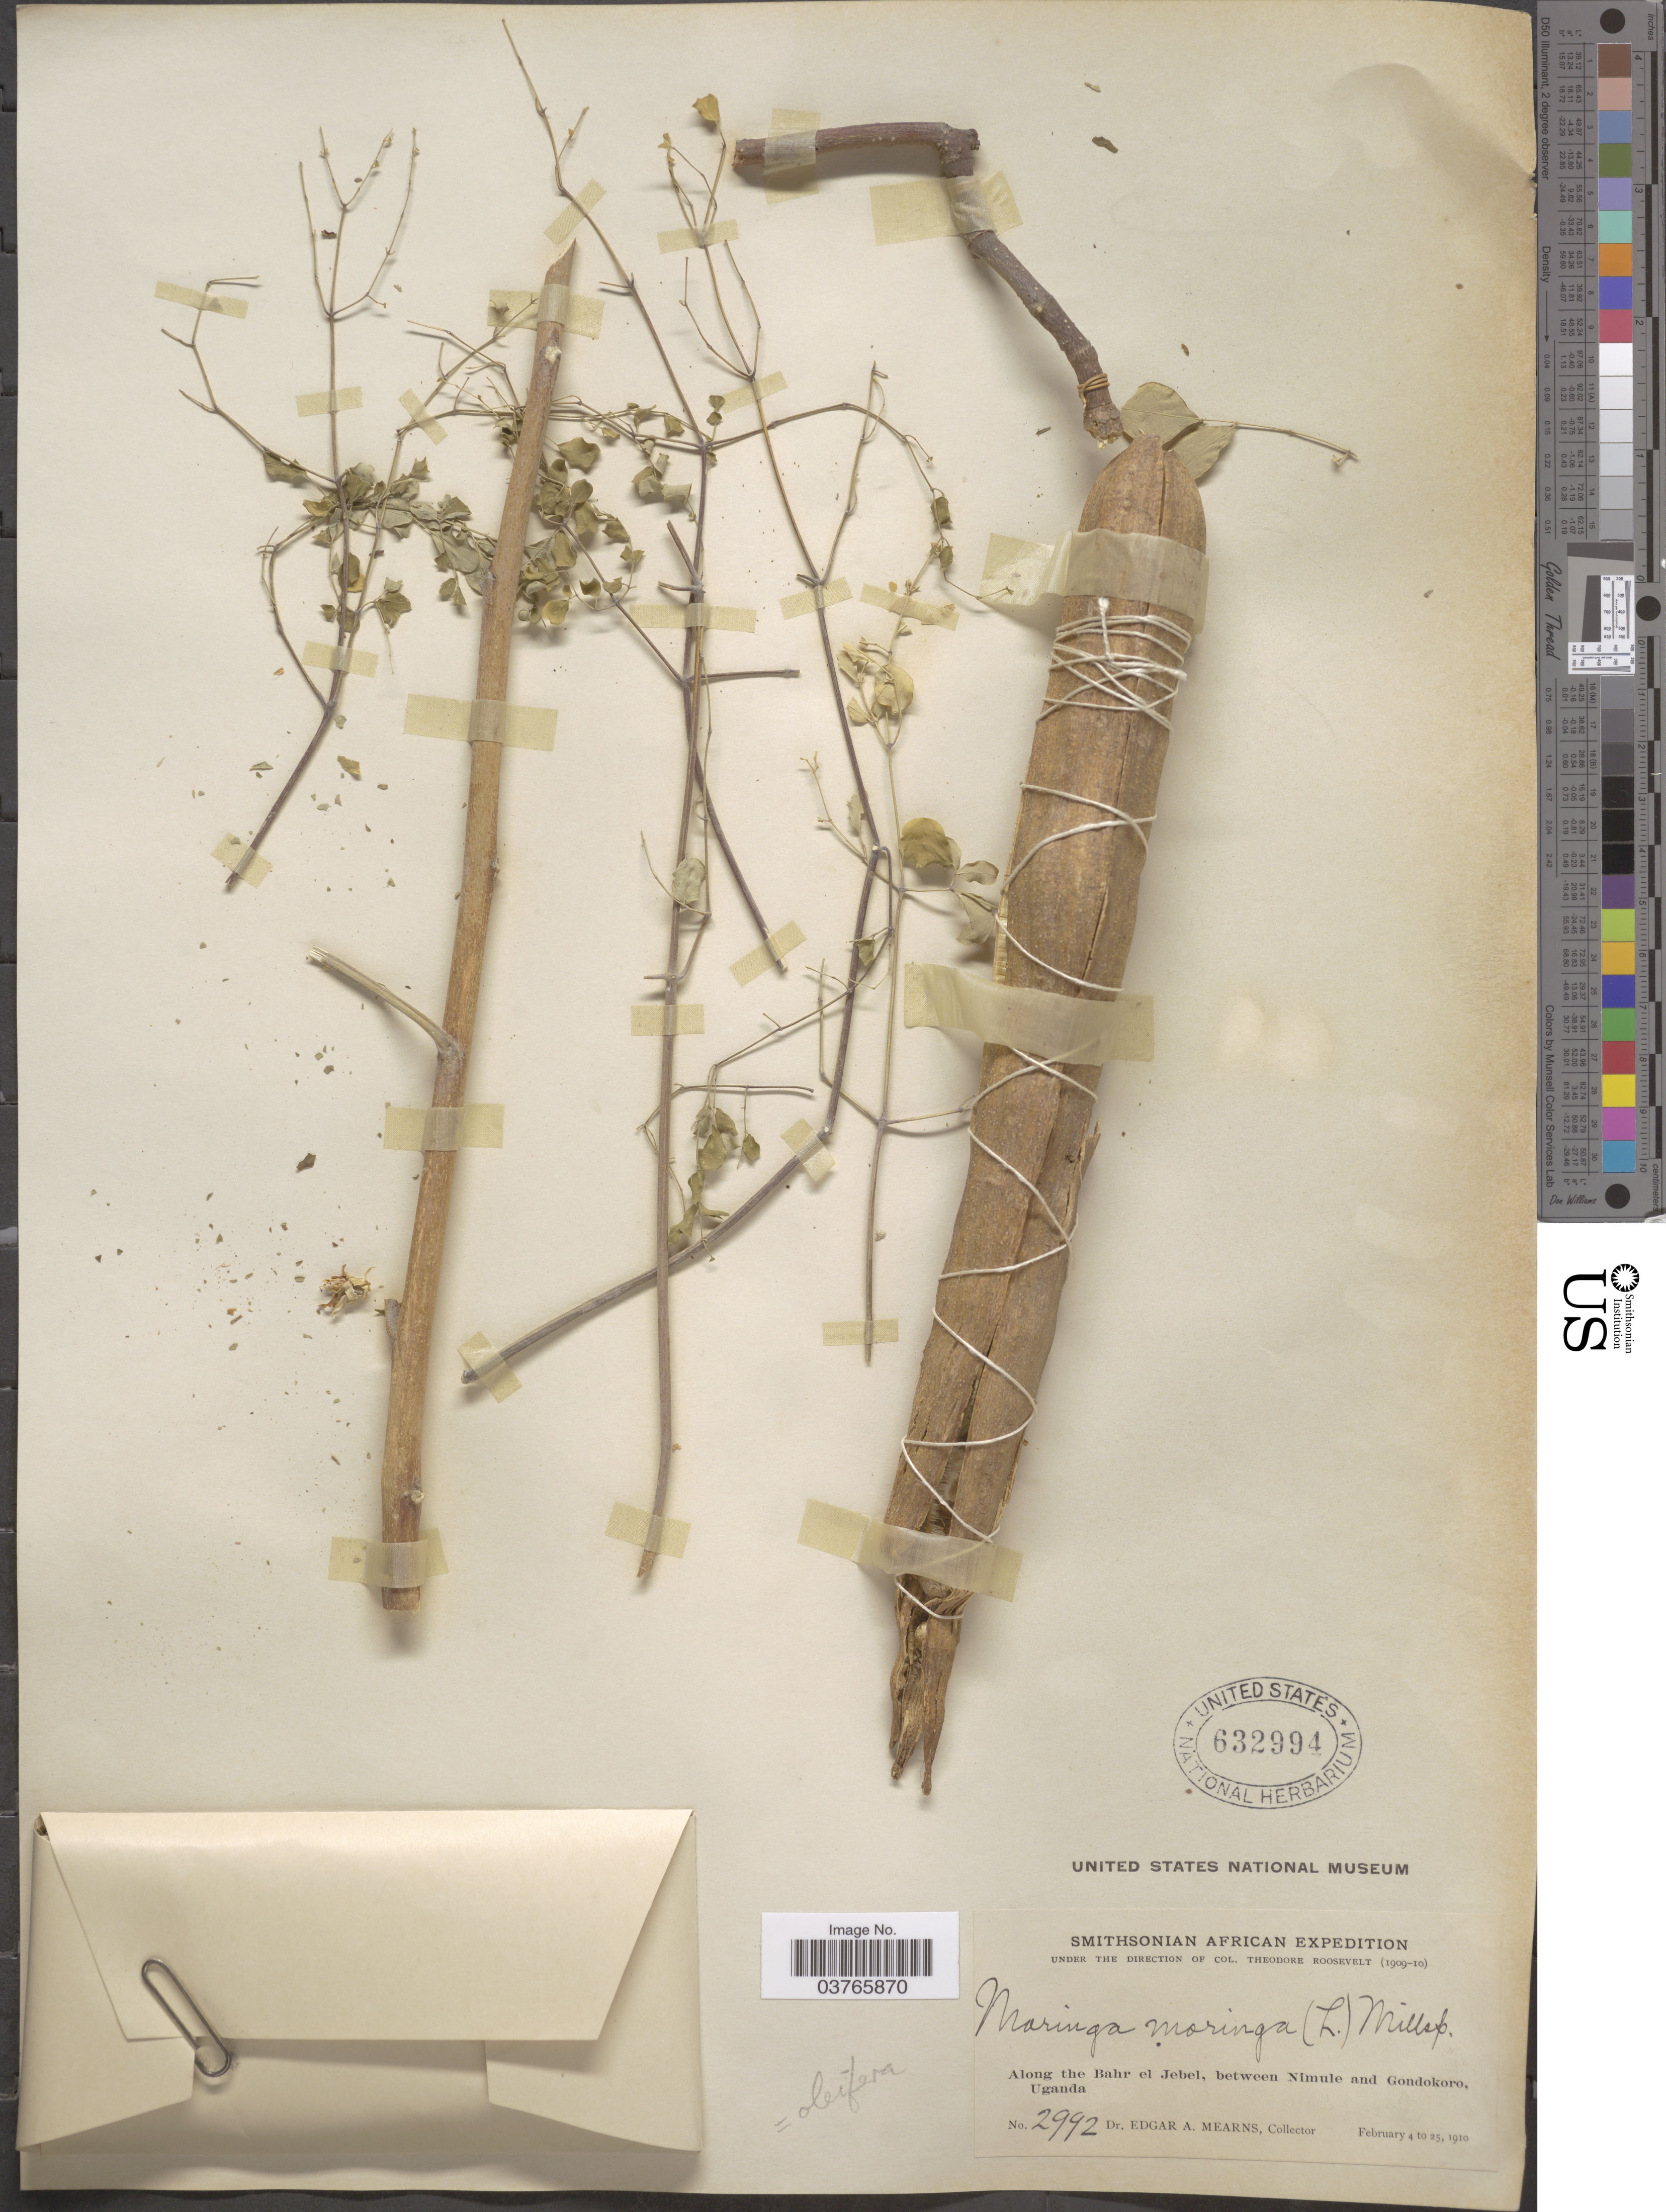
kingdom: Plantae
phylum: Tracheophyta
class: Magnoliopsida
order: Brassicales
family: Moringaceae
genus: Moringa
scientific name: Moringa oleifera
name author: Lam.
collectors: E. A. Mearns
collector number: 2992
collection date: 1910-02-04/1910-02-25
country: Uganda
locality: Along the Bahr el Jebel. between Nimule and Gondokoro.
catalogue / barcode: US 632994